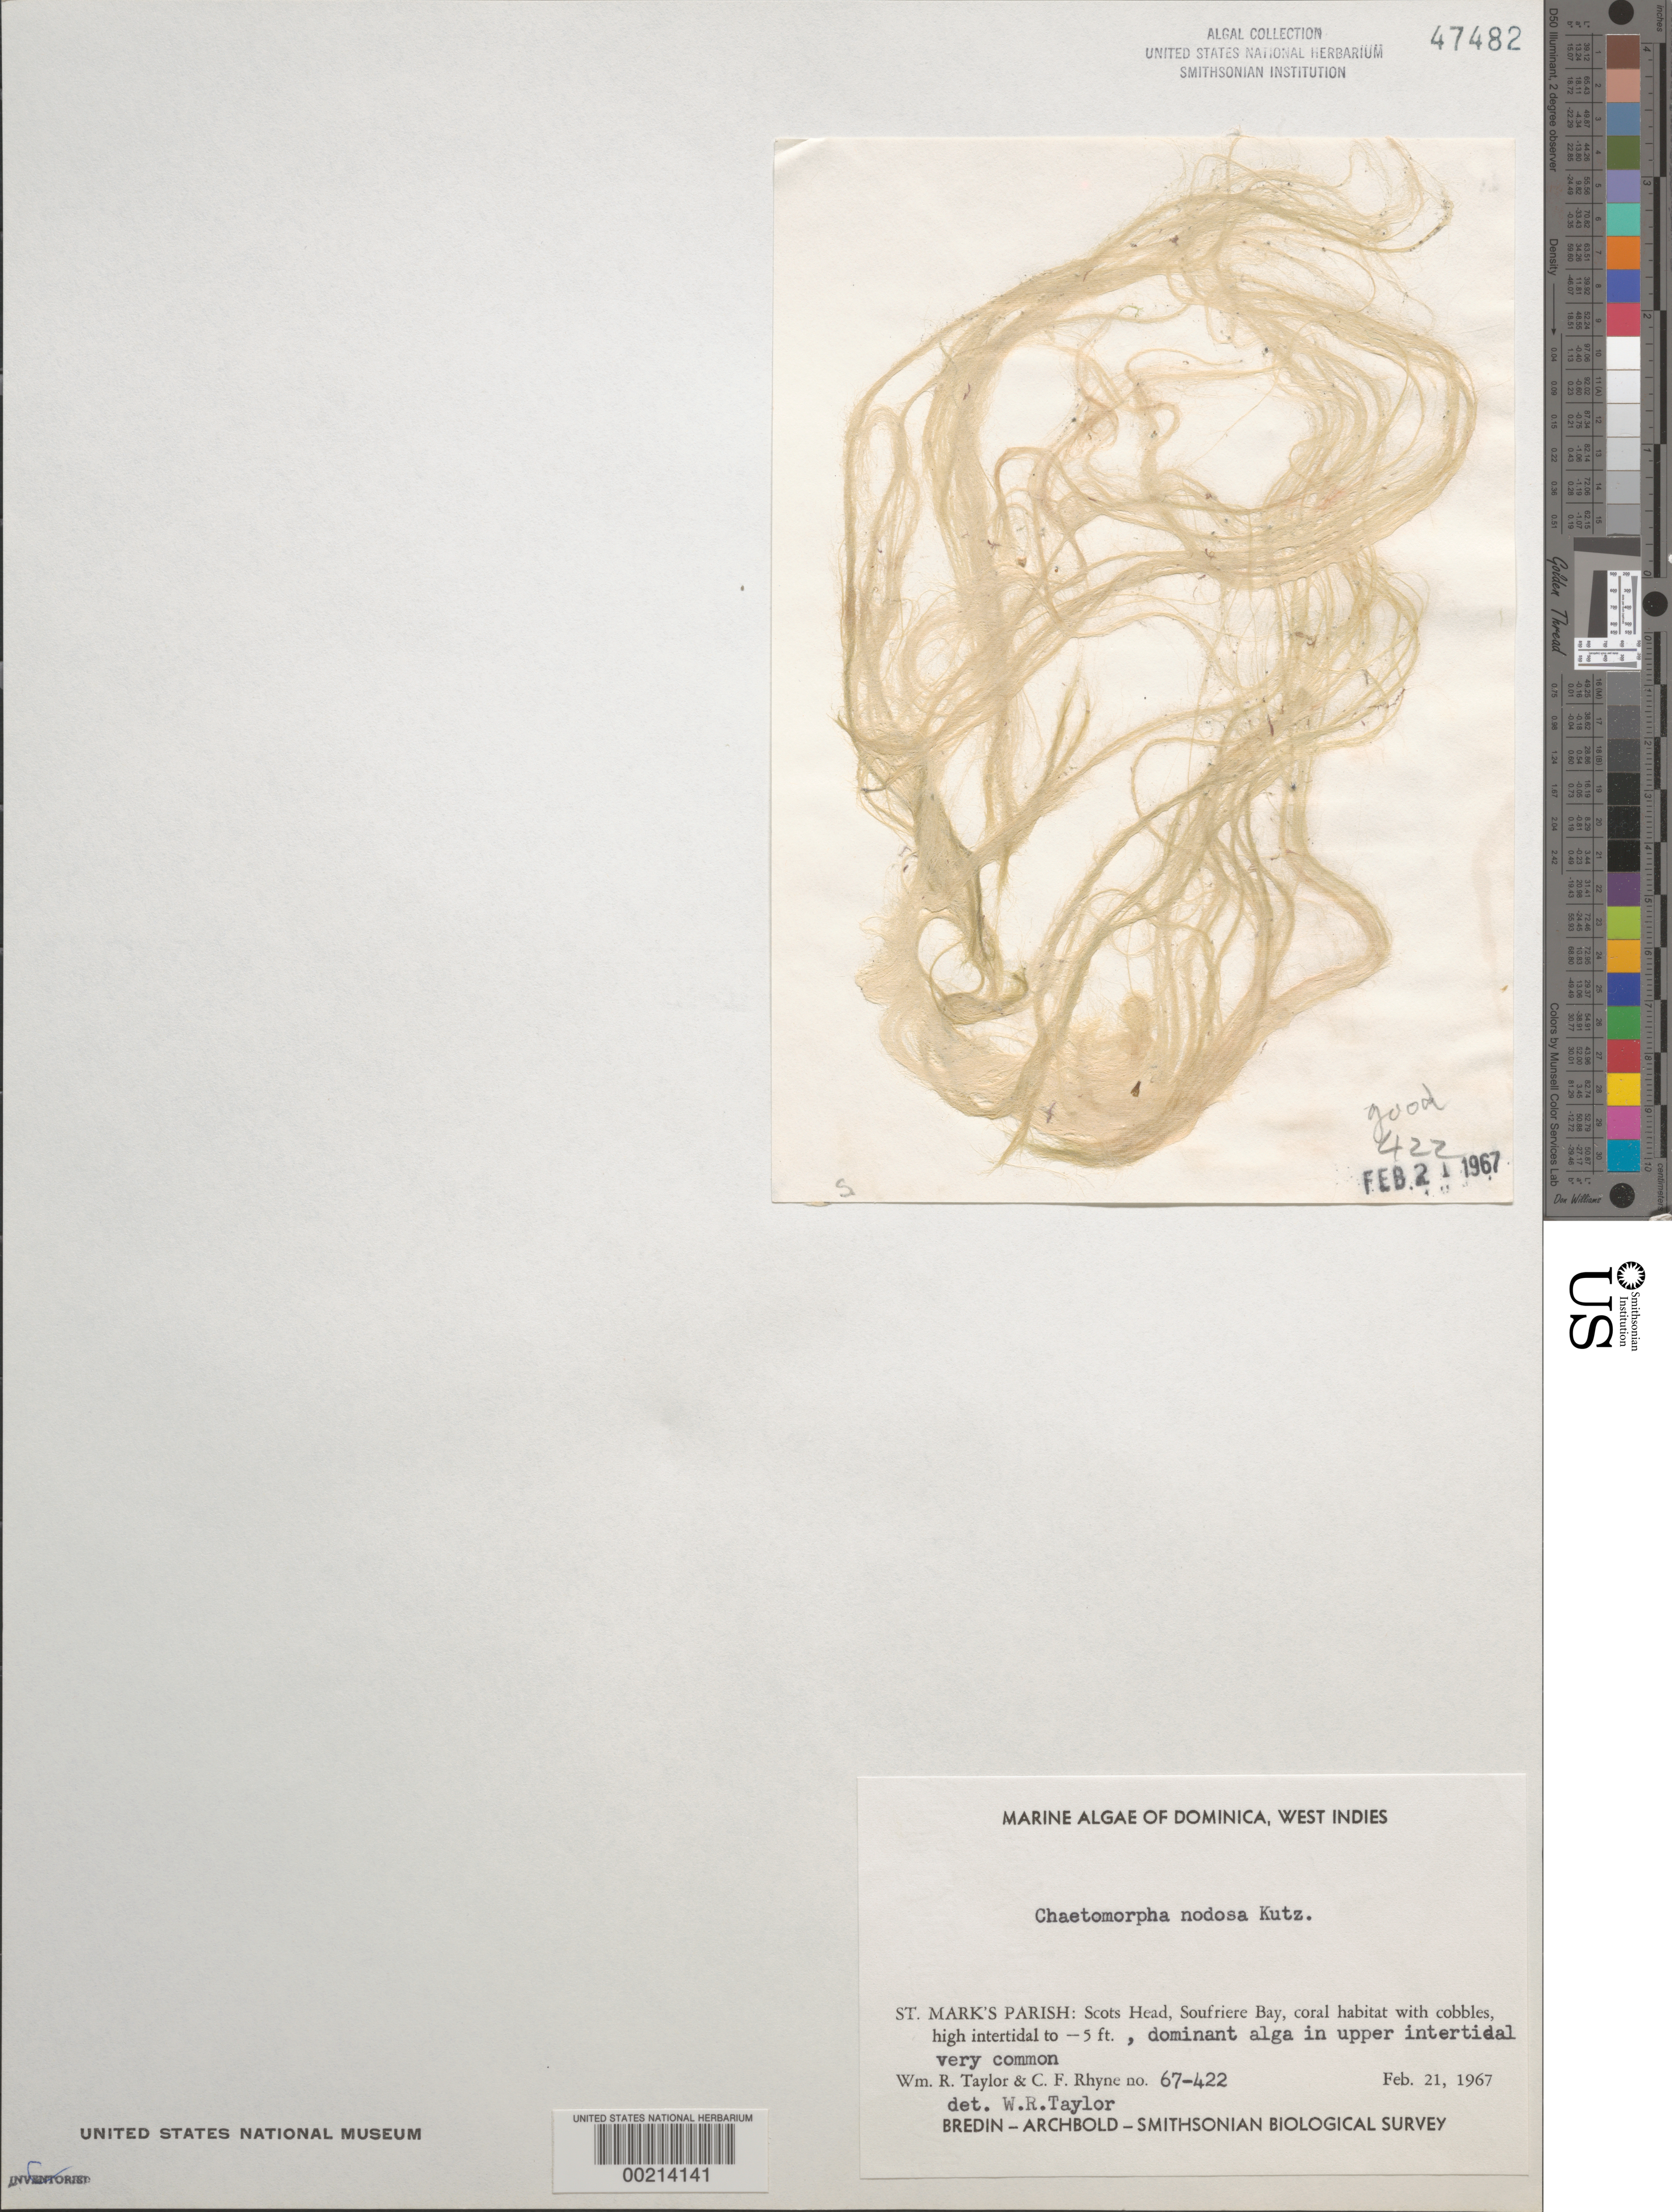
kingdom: Plantae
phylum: Chlorophyta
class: Ulvophyceae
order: Cladophorales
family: Cladophoraceae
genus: Chaetomorpha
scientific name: Chaetomorpha nodosa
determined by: Taylor, William R.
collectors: W. R. Taylor & C. Rhyne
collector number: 67-422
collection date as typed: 21 Feb 1967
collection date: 1967-02-21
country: Dominica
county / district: St. Mark's Parish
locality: Scots Head, Soufriere Bay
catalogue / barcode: US 47482